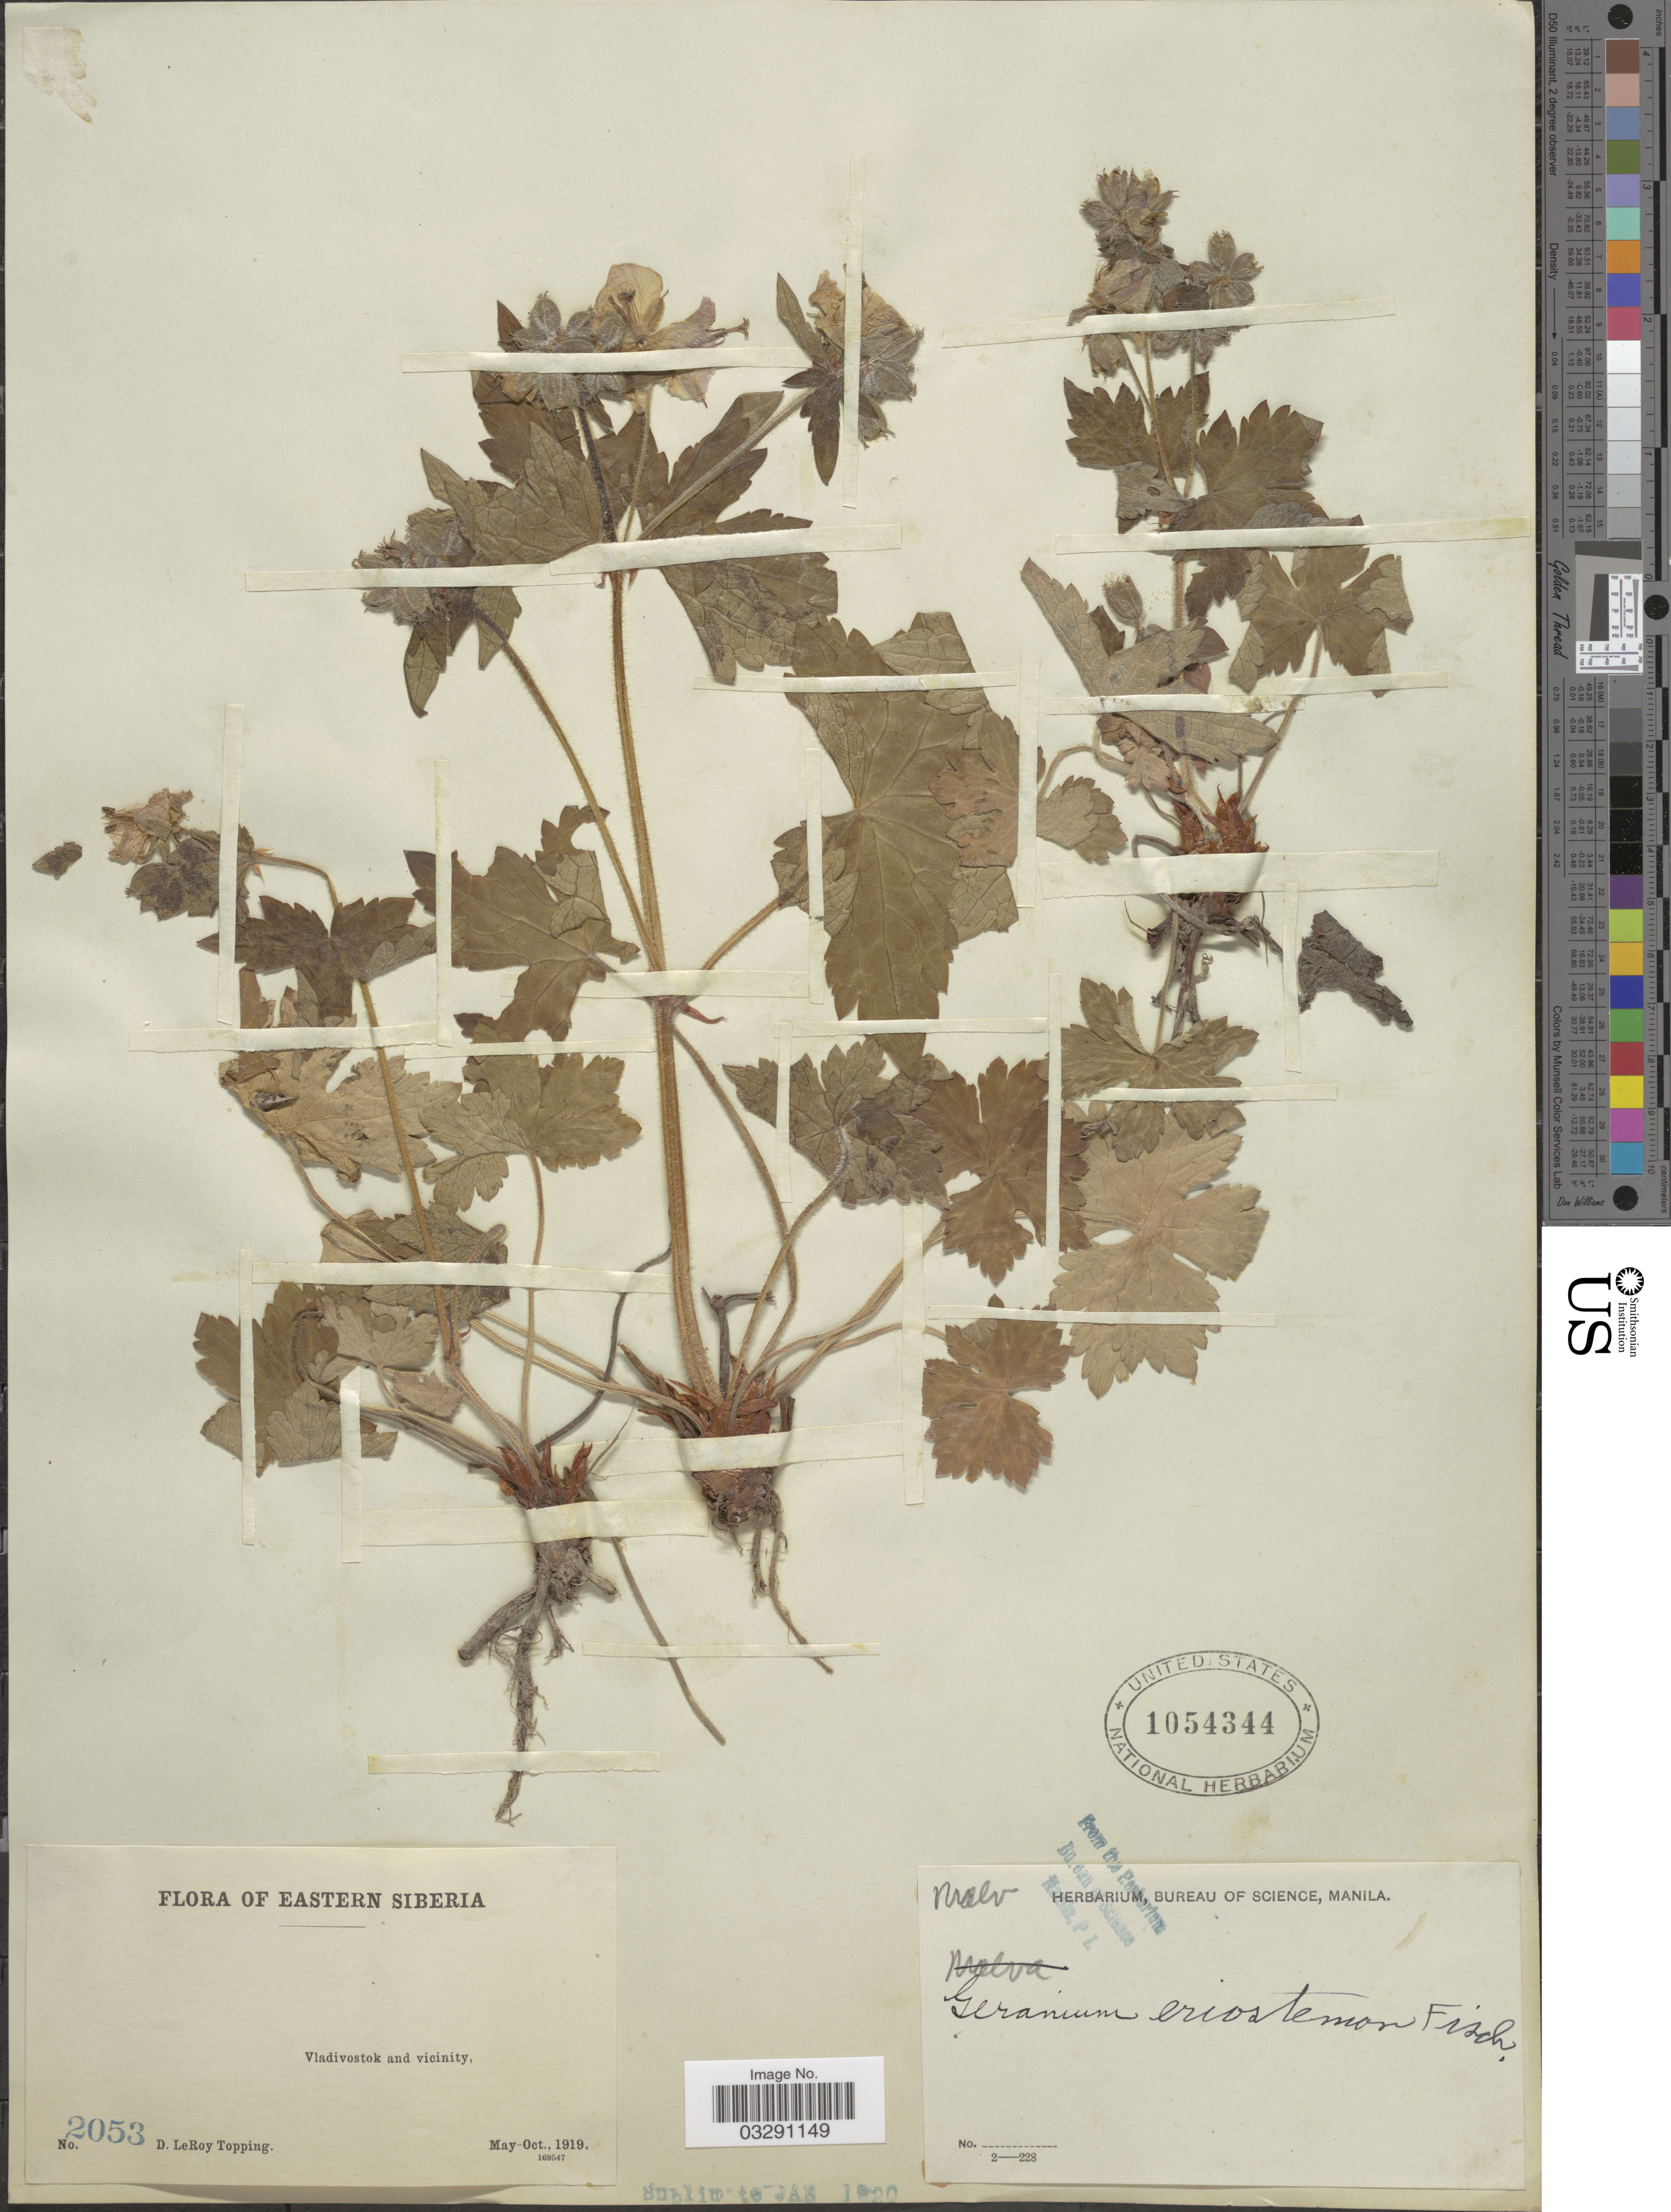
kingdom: Plantae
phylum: Tracheophyta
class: Magnoliopsida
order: Geraniales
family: Geraniaceae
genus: Geranium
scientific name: Geranium eriostemon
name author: Fisch. ex DC.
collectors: D. L. Topping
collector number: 2053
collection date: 1919-05/1919-10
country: Russian Federation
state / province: Primorsky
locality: Eastern Siberia. Vladivostok and vicinity.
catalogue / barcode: US 1054344